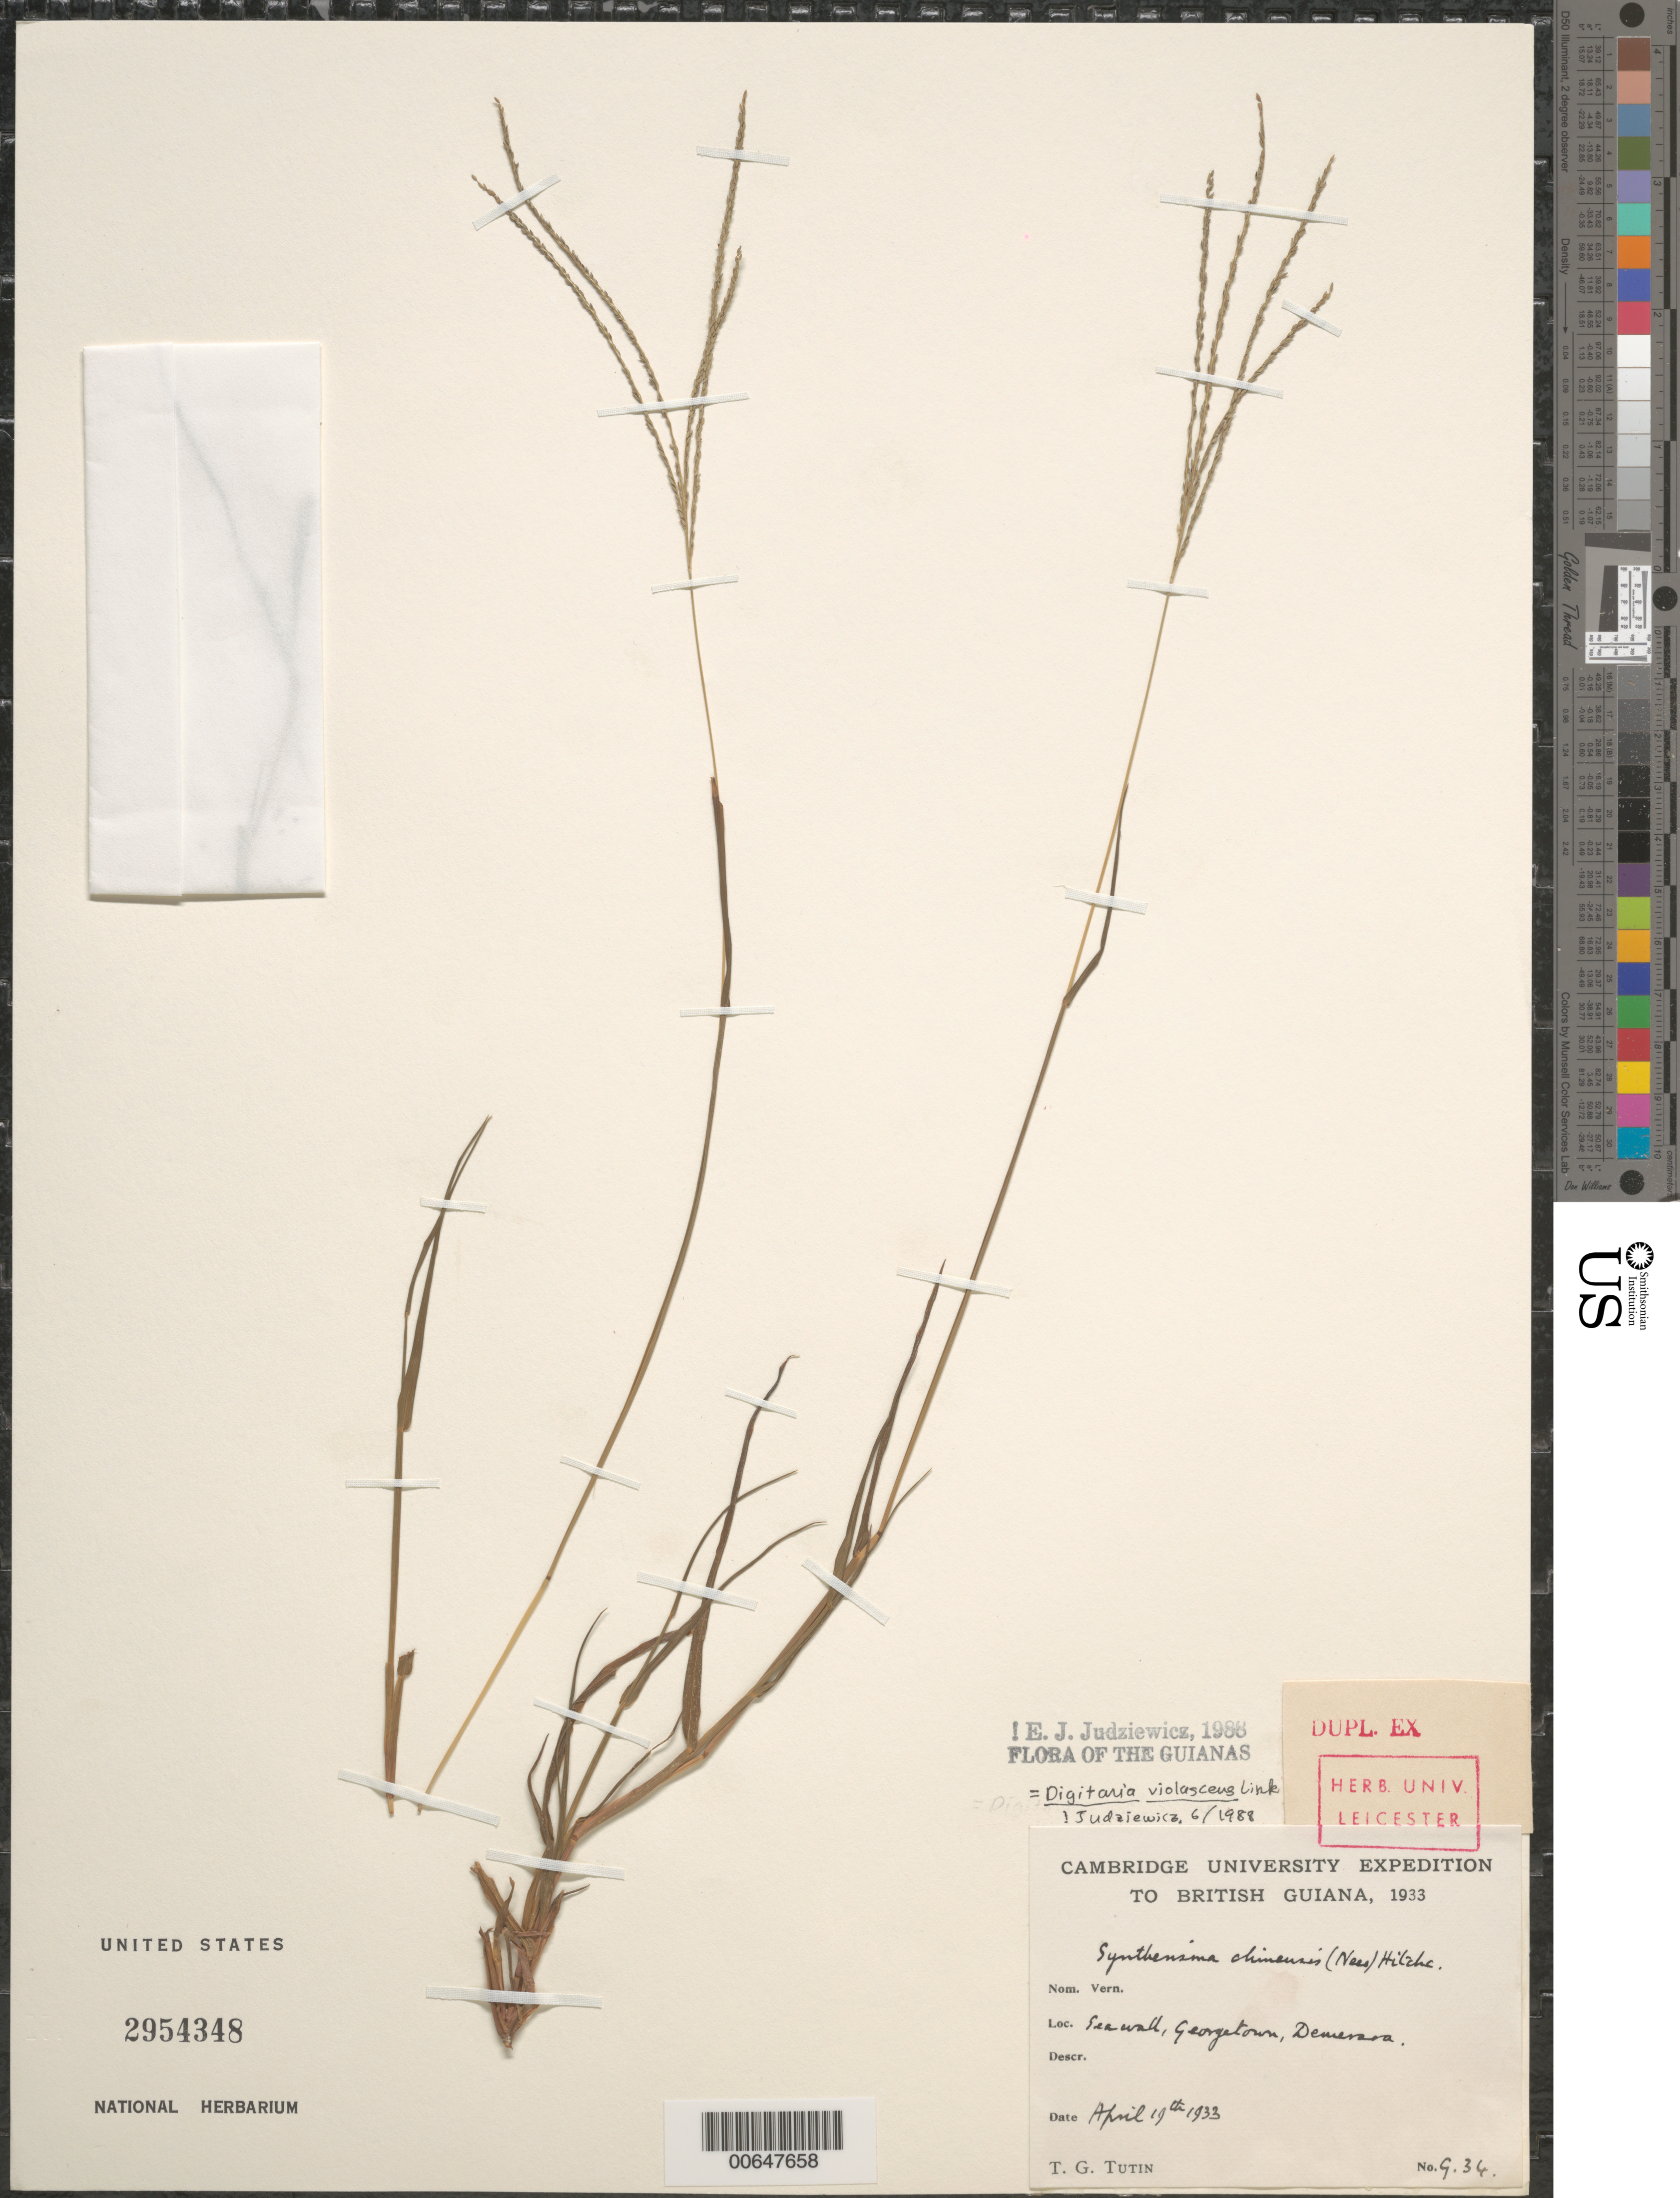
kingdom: Plantae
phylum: Tracheophyta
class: Liliopsida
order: Poales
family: Poaceae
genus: Digitaria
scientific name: Digitaria violascens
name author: Link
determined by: Judziewicz, E. J.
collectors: T. G. Tutin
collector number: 934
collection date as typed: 19-Apr-33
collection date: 1933-04-19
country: Guyana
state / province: Demerara-Mahaica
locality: Georgetown, Demerara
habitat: Sea wall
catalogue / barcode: US 2954348